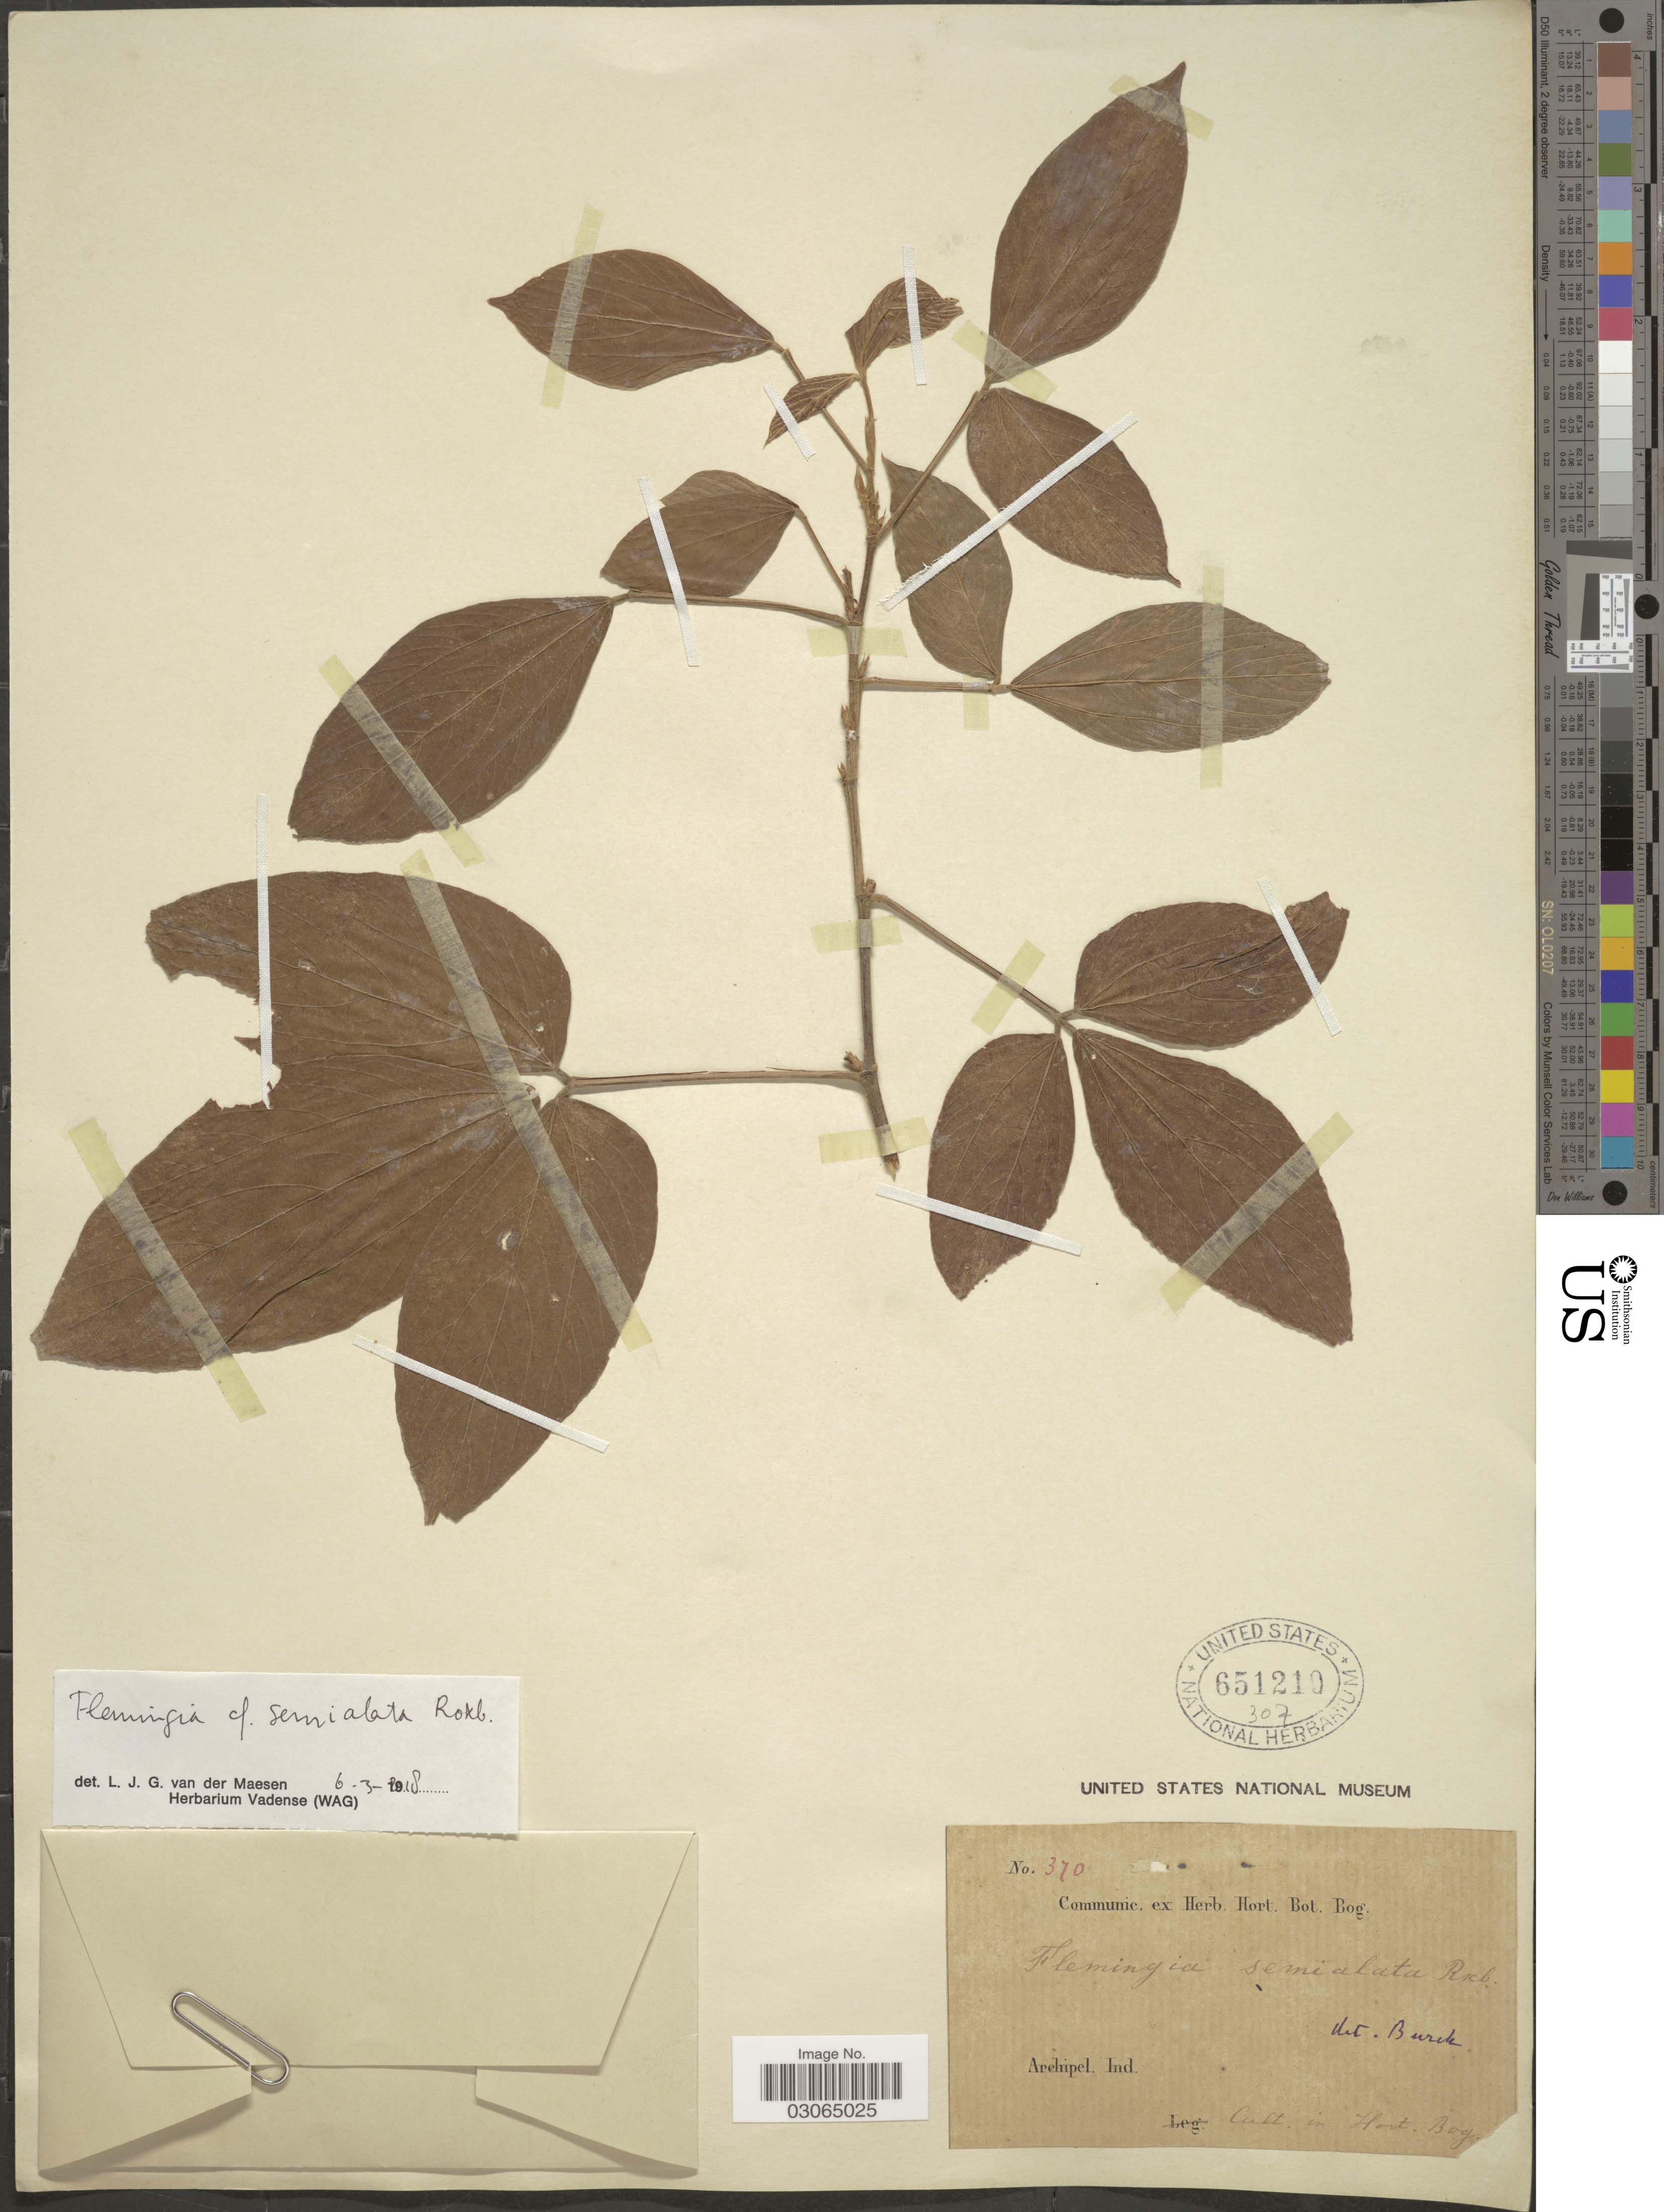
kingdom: Plantae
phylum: Tracheophyta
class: Magnoliopsida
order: Fabales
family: Fabaceae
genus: Flemingia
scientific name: Flemingia semialata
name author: Roxb.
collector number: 370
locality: Archipel. Ind. In Hort. Bog.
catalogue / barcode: US 651210